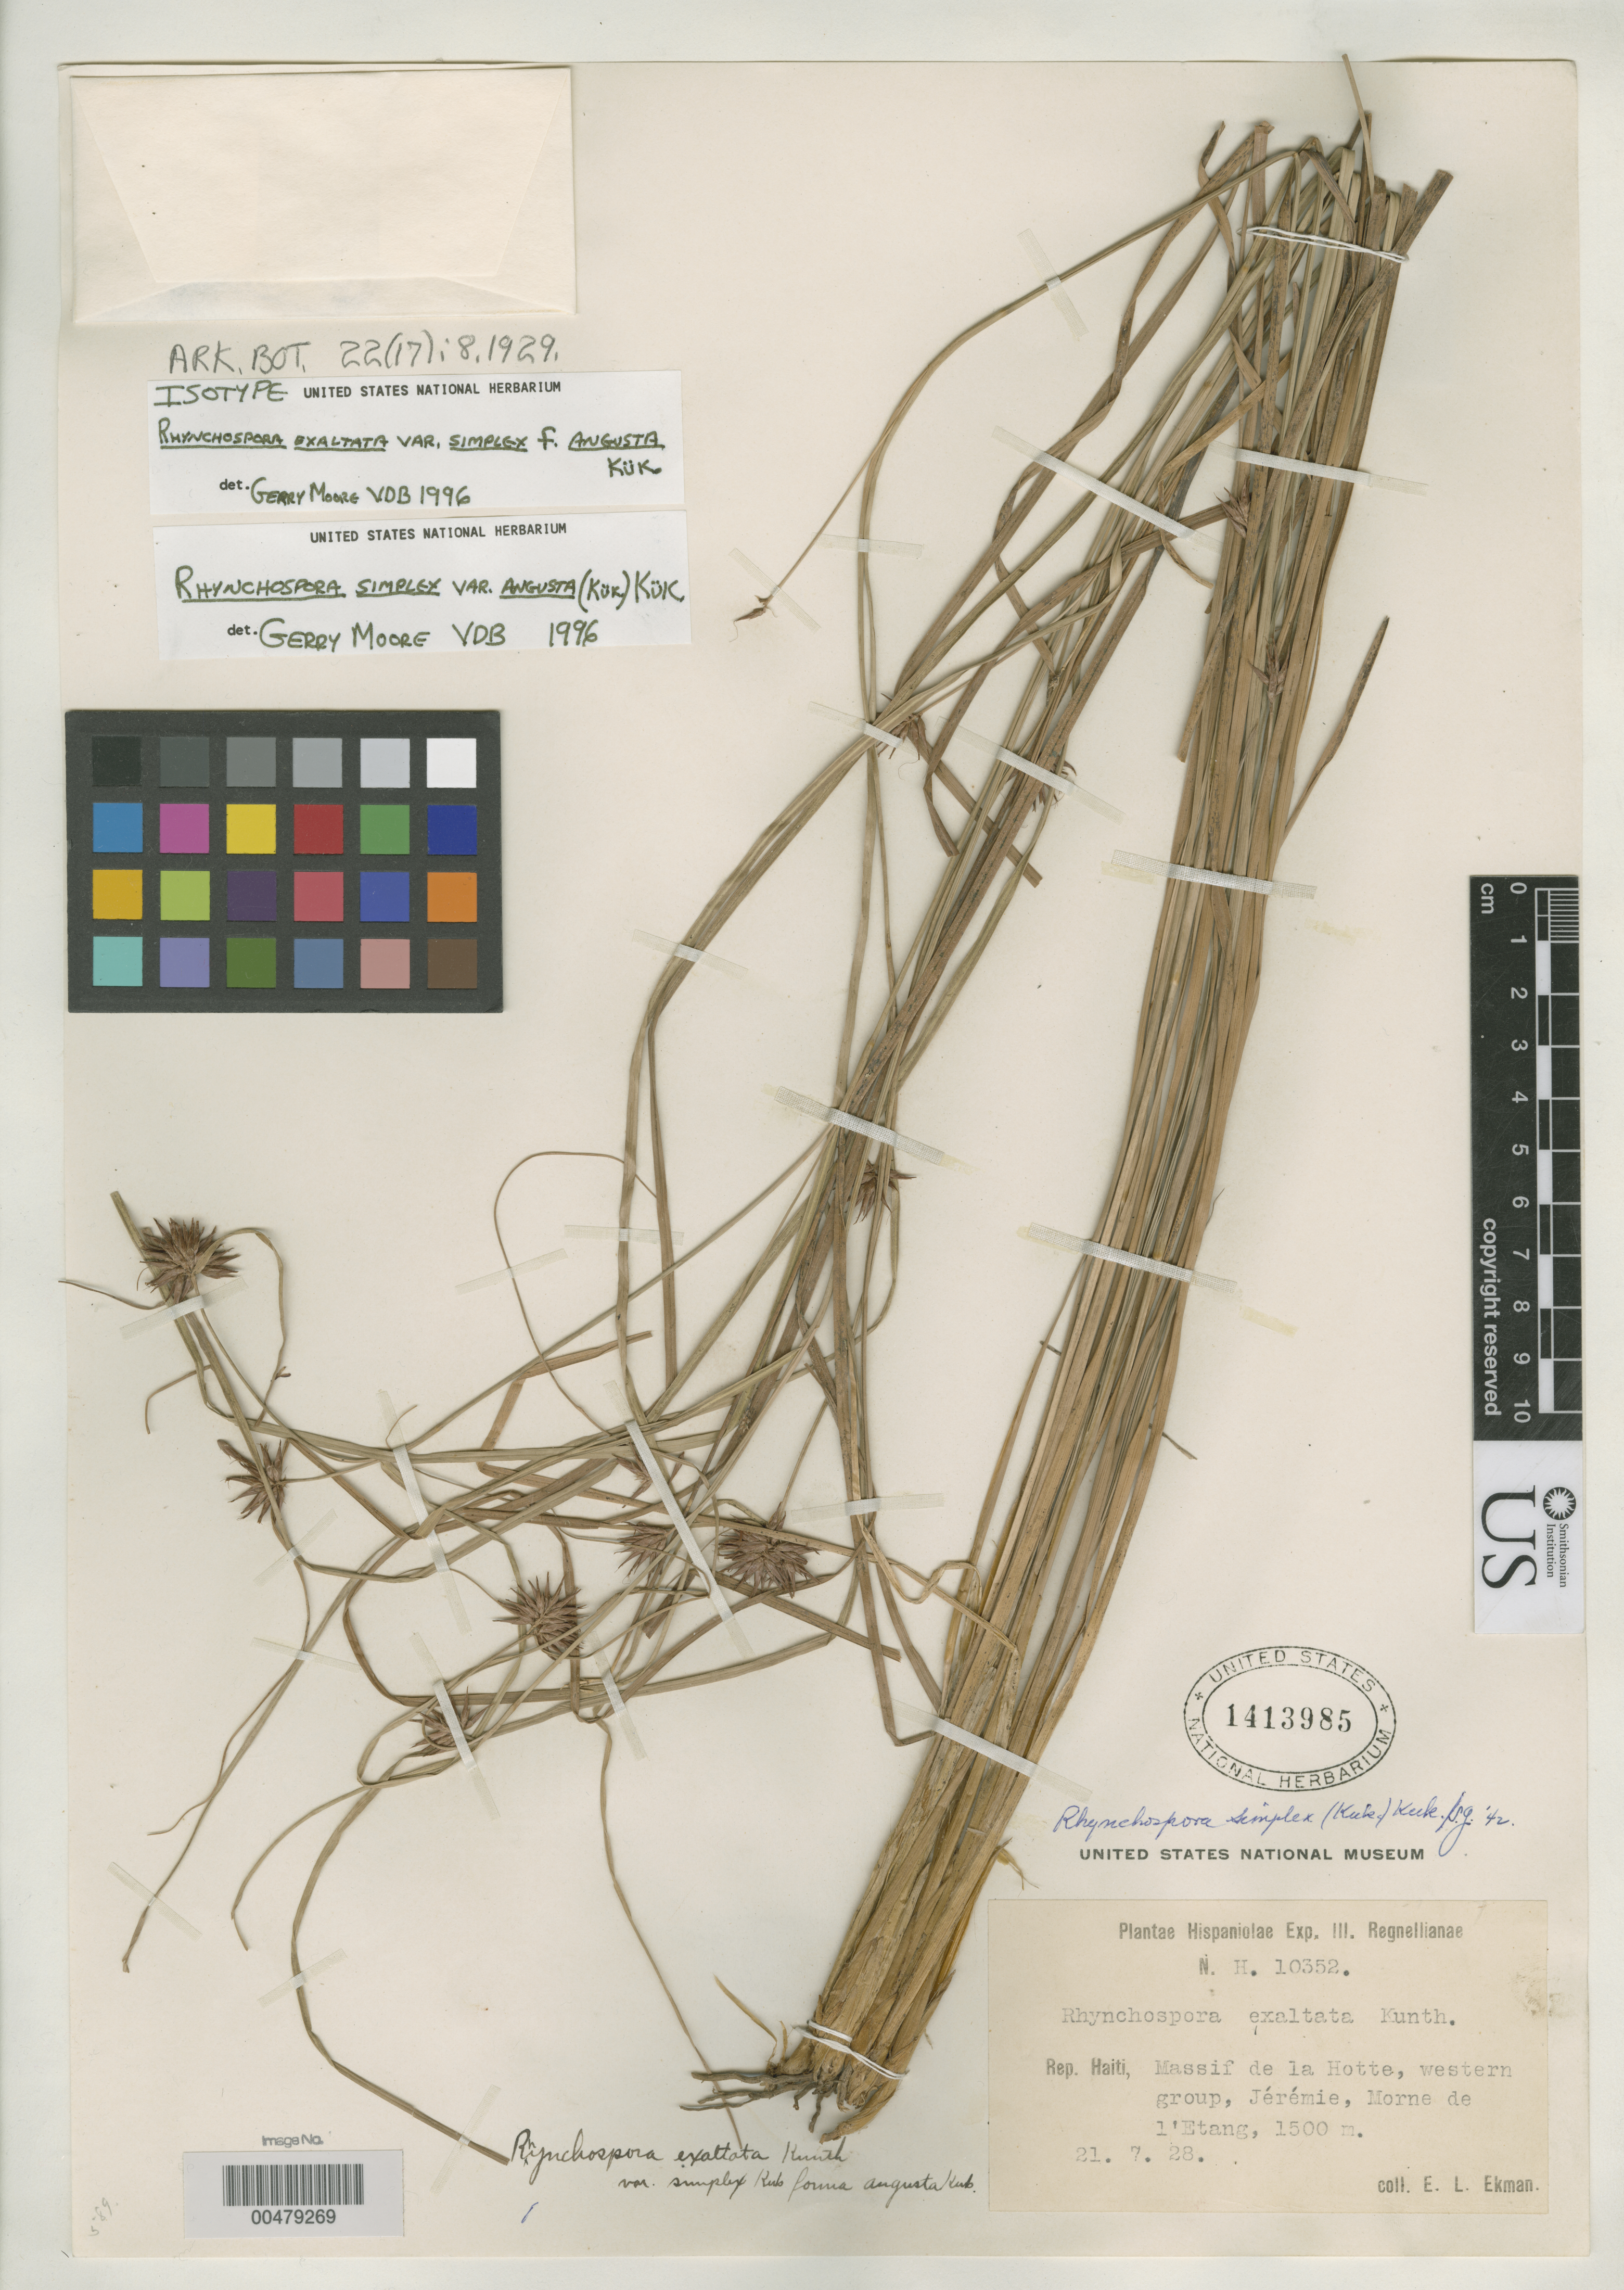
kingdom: Plantae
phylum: Tracheophyta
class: Liliopsida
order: Poales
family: Cyperaceae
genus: Rhynchospora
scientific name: Rhynchospora exaltata f. angusta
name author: Kük.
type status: Isotype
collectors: E. L. Ekman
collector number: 10352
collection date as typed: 21 Sep 1928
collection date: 1928-09-21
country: Haiti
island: Hispaniola Island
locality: Massid de la Hotte, western group, Jeremie, Morne de L'Etang.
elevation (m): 4572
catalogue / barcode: US 1413985